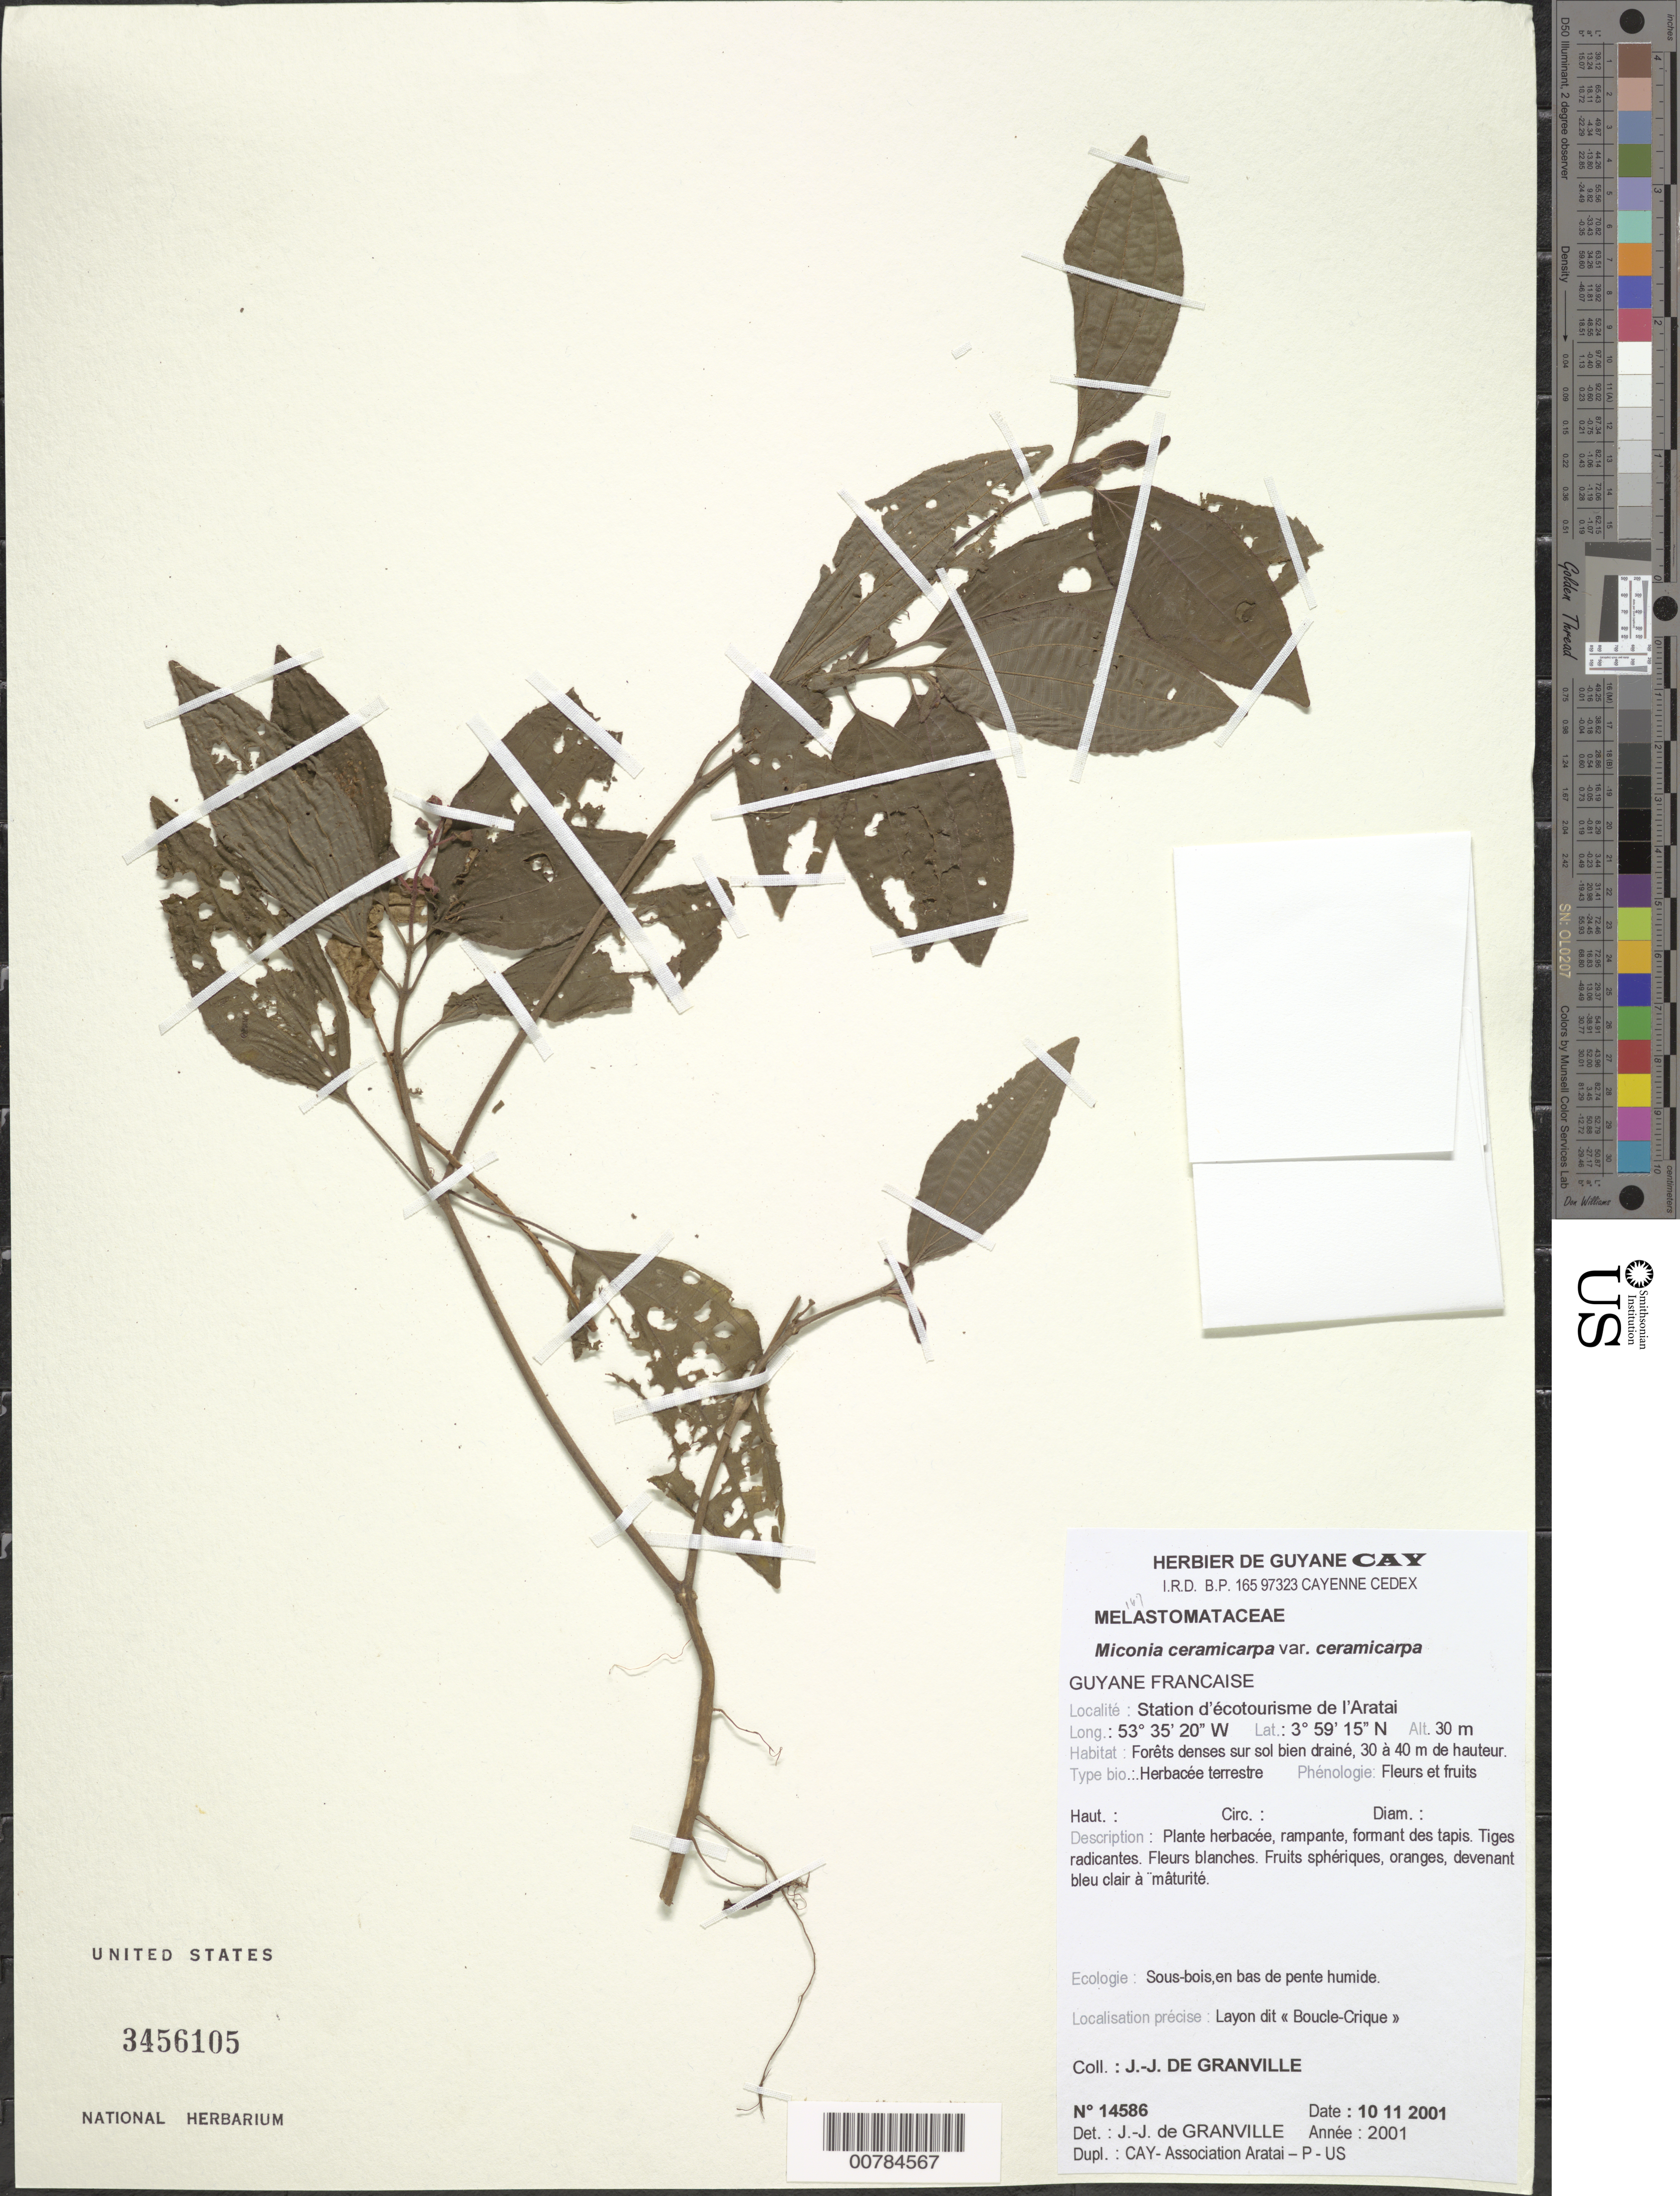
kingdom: Plantae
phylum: Tracheophyta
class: Magnoliopsida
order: Myrtales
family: Melastomataceae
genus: Miconia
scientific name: Miconia ceramicarpa var. ceramicarpa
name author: (DC.) Cogn.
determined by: Granville, J. J. de, (CAY), Institut de Recherche pour le Developpement (IRD) (FRENCH GUIANA)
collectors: J.-J. de Granville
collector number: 14586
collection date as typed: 10-Nov-01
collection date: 2001-11-10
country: French Guiana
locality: Station d'écotourisme de l'Aratai; Layon dit "Boucle-Crique"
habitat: Forêts denses sur los bien draine, 30 a 40 m de hauteur; sous-bois, en bas de pente humide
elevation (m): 30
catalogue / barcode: US 3456105